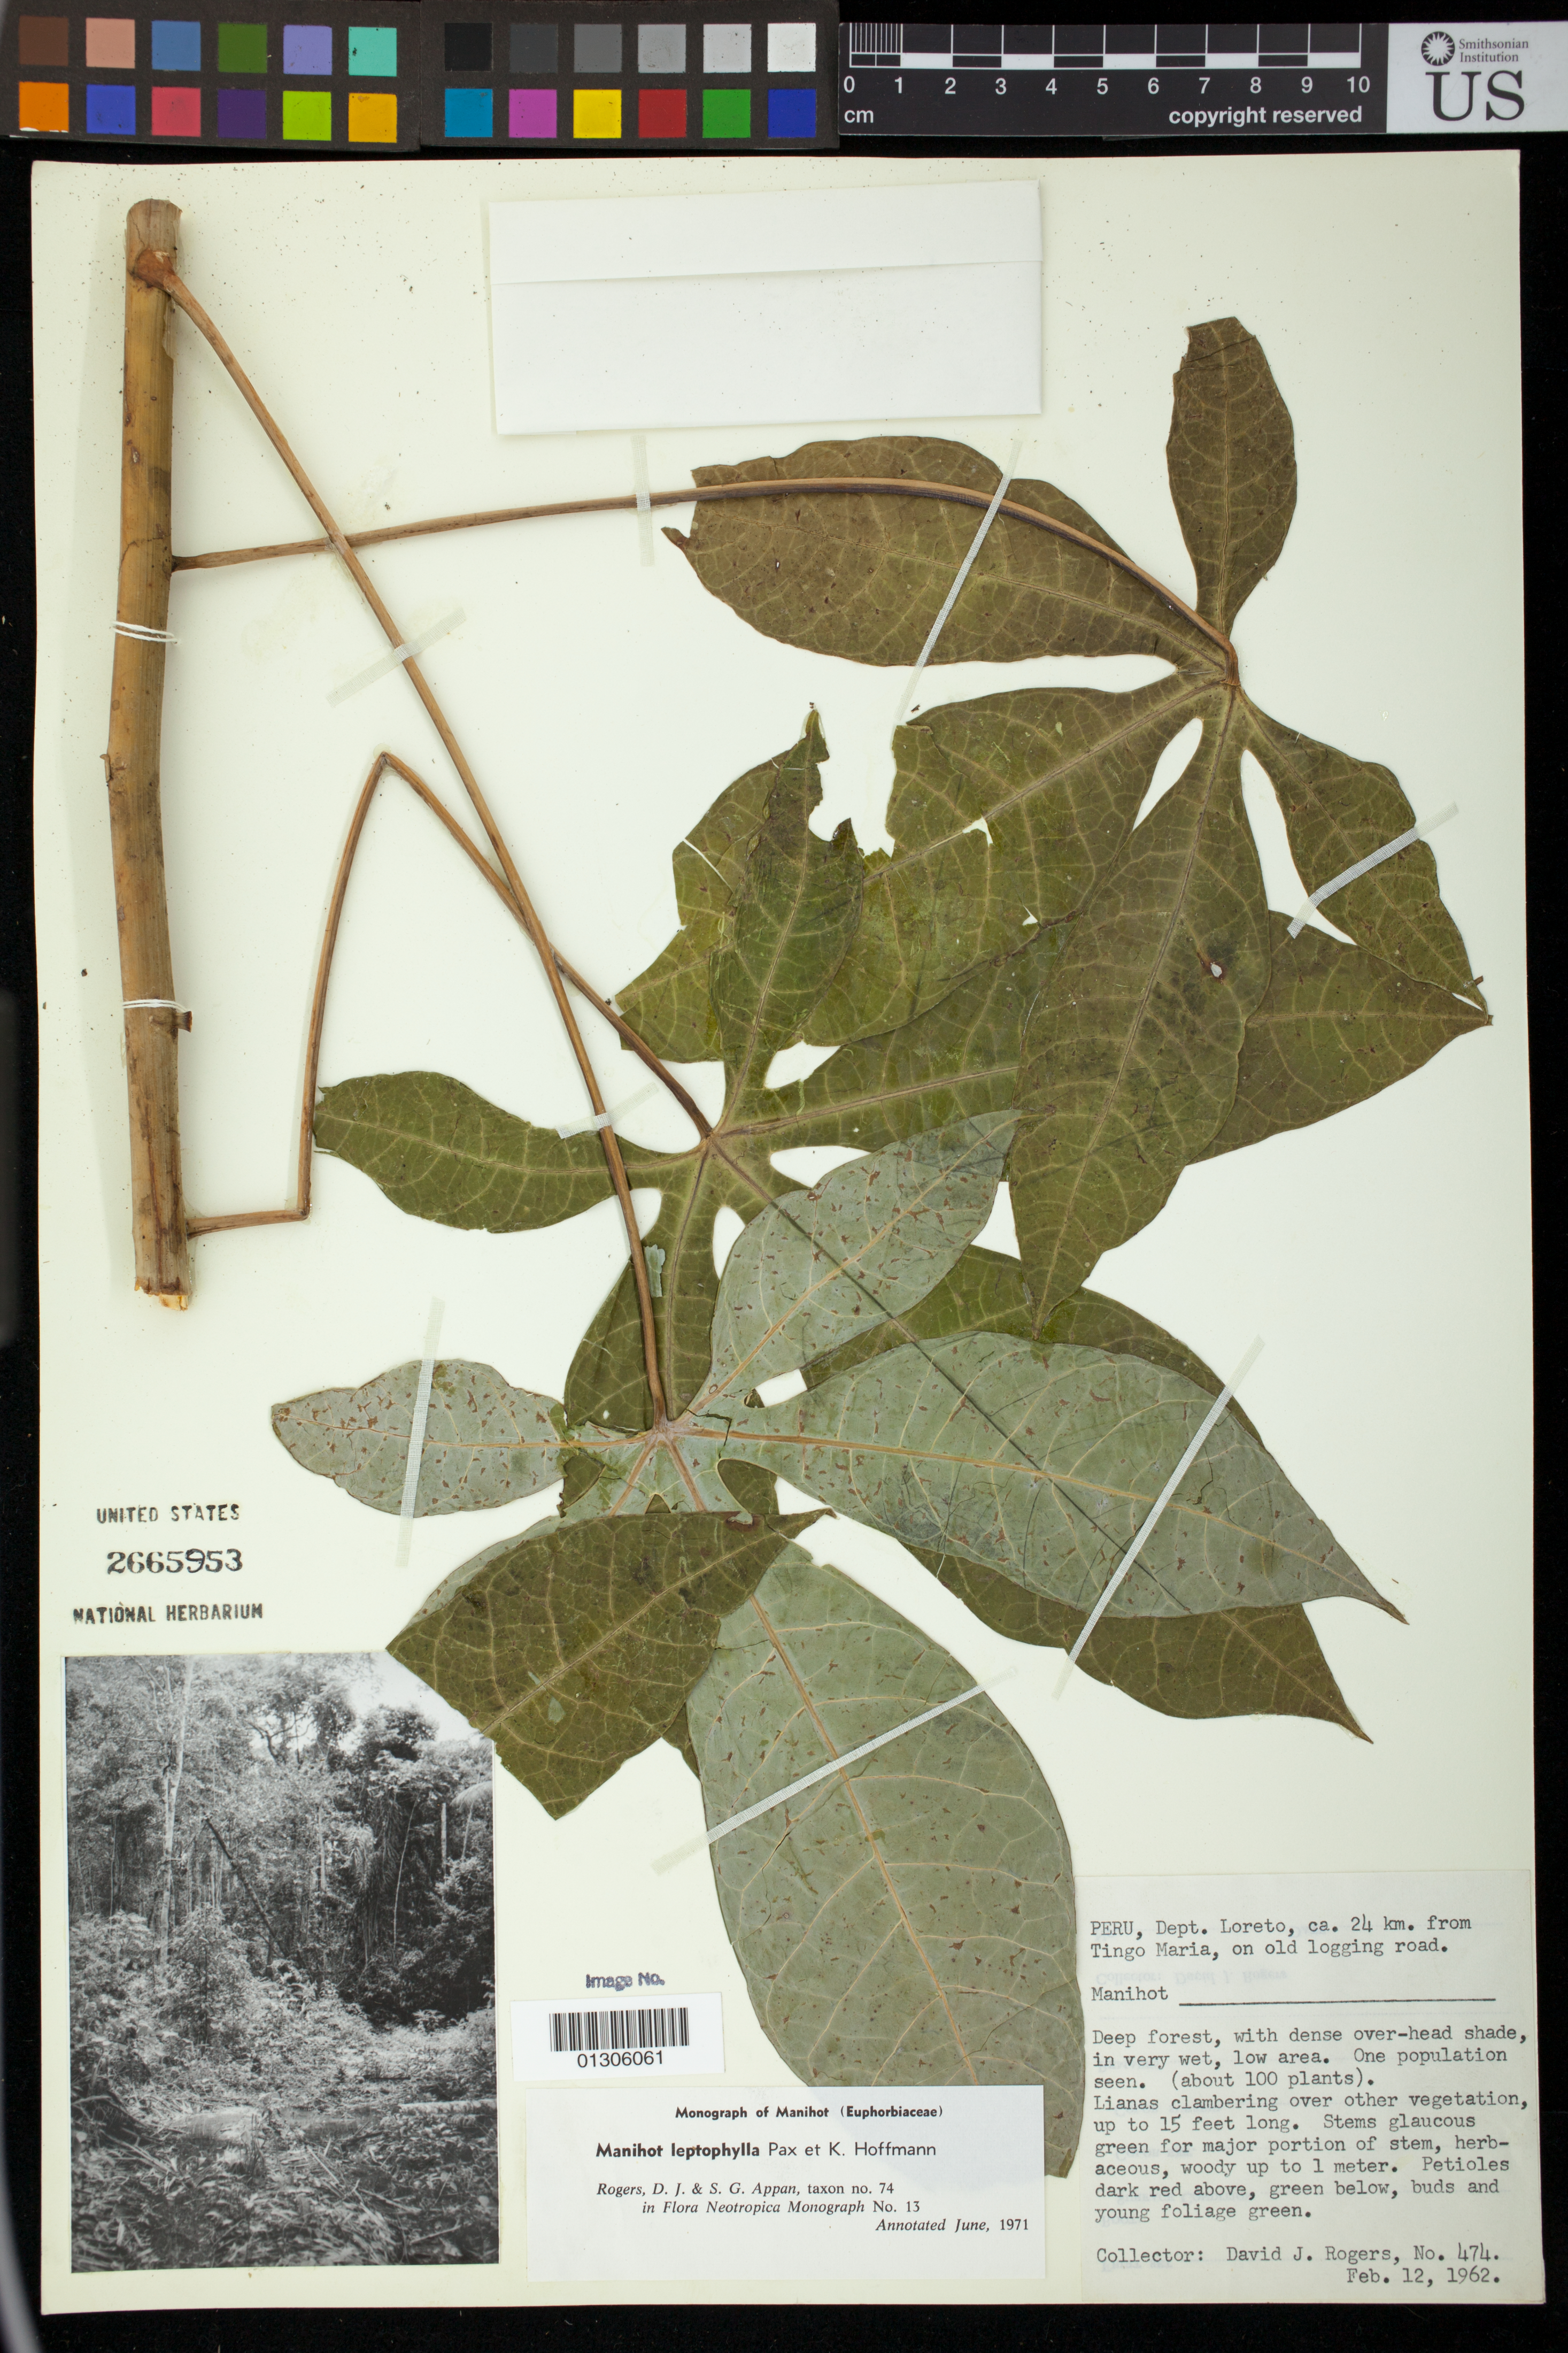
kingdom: Plantae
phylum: Tracheophyta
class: Magnoliopsida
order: Malpighiales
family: Euphorbiaceae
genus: Manihot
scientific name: Manihot leptophylla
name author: Pax in Engl.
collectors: D. J. Rogers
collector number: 474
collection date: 1962-12-02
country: Peru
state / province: Loreto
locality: Dept. Loreto, ca 24 km. from Tingo Maria, on old logging road.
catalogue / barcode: US 2665953